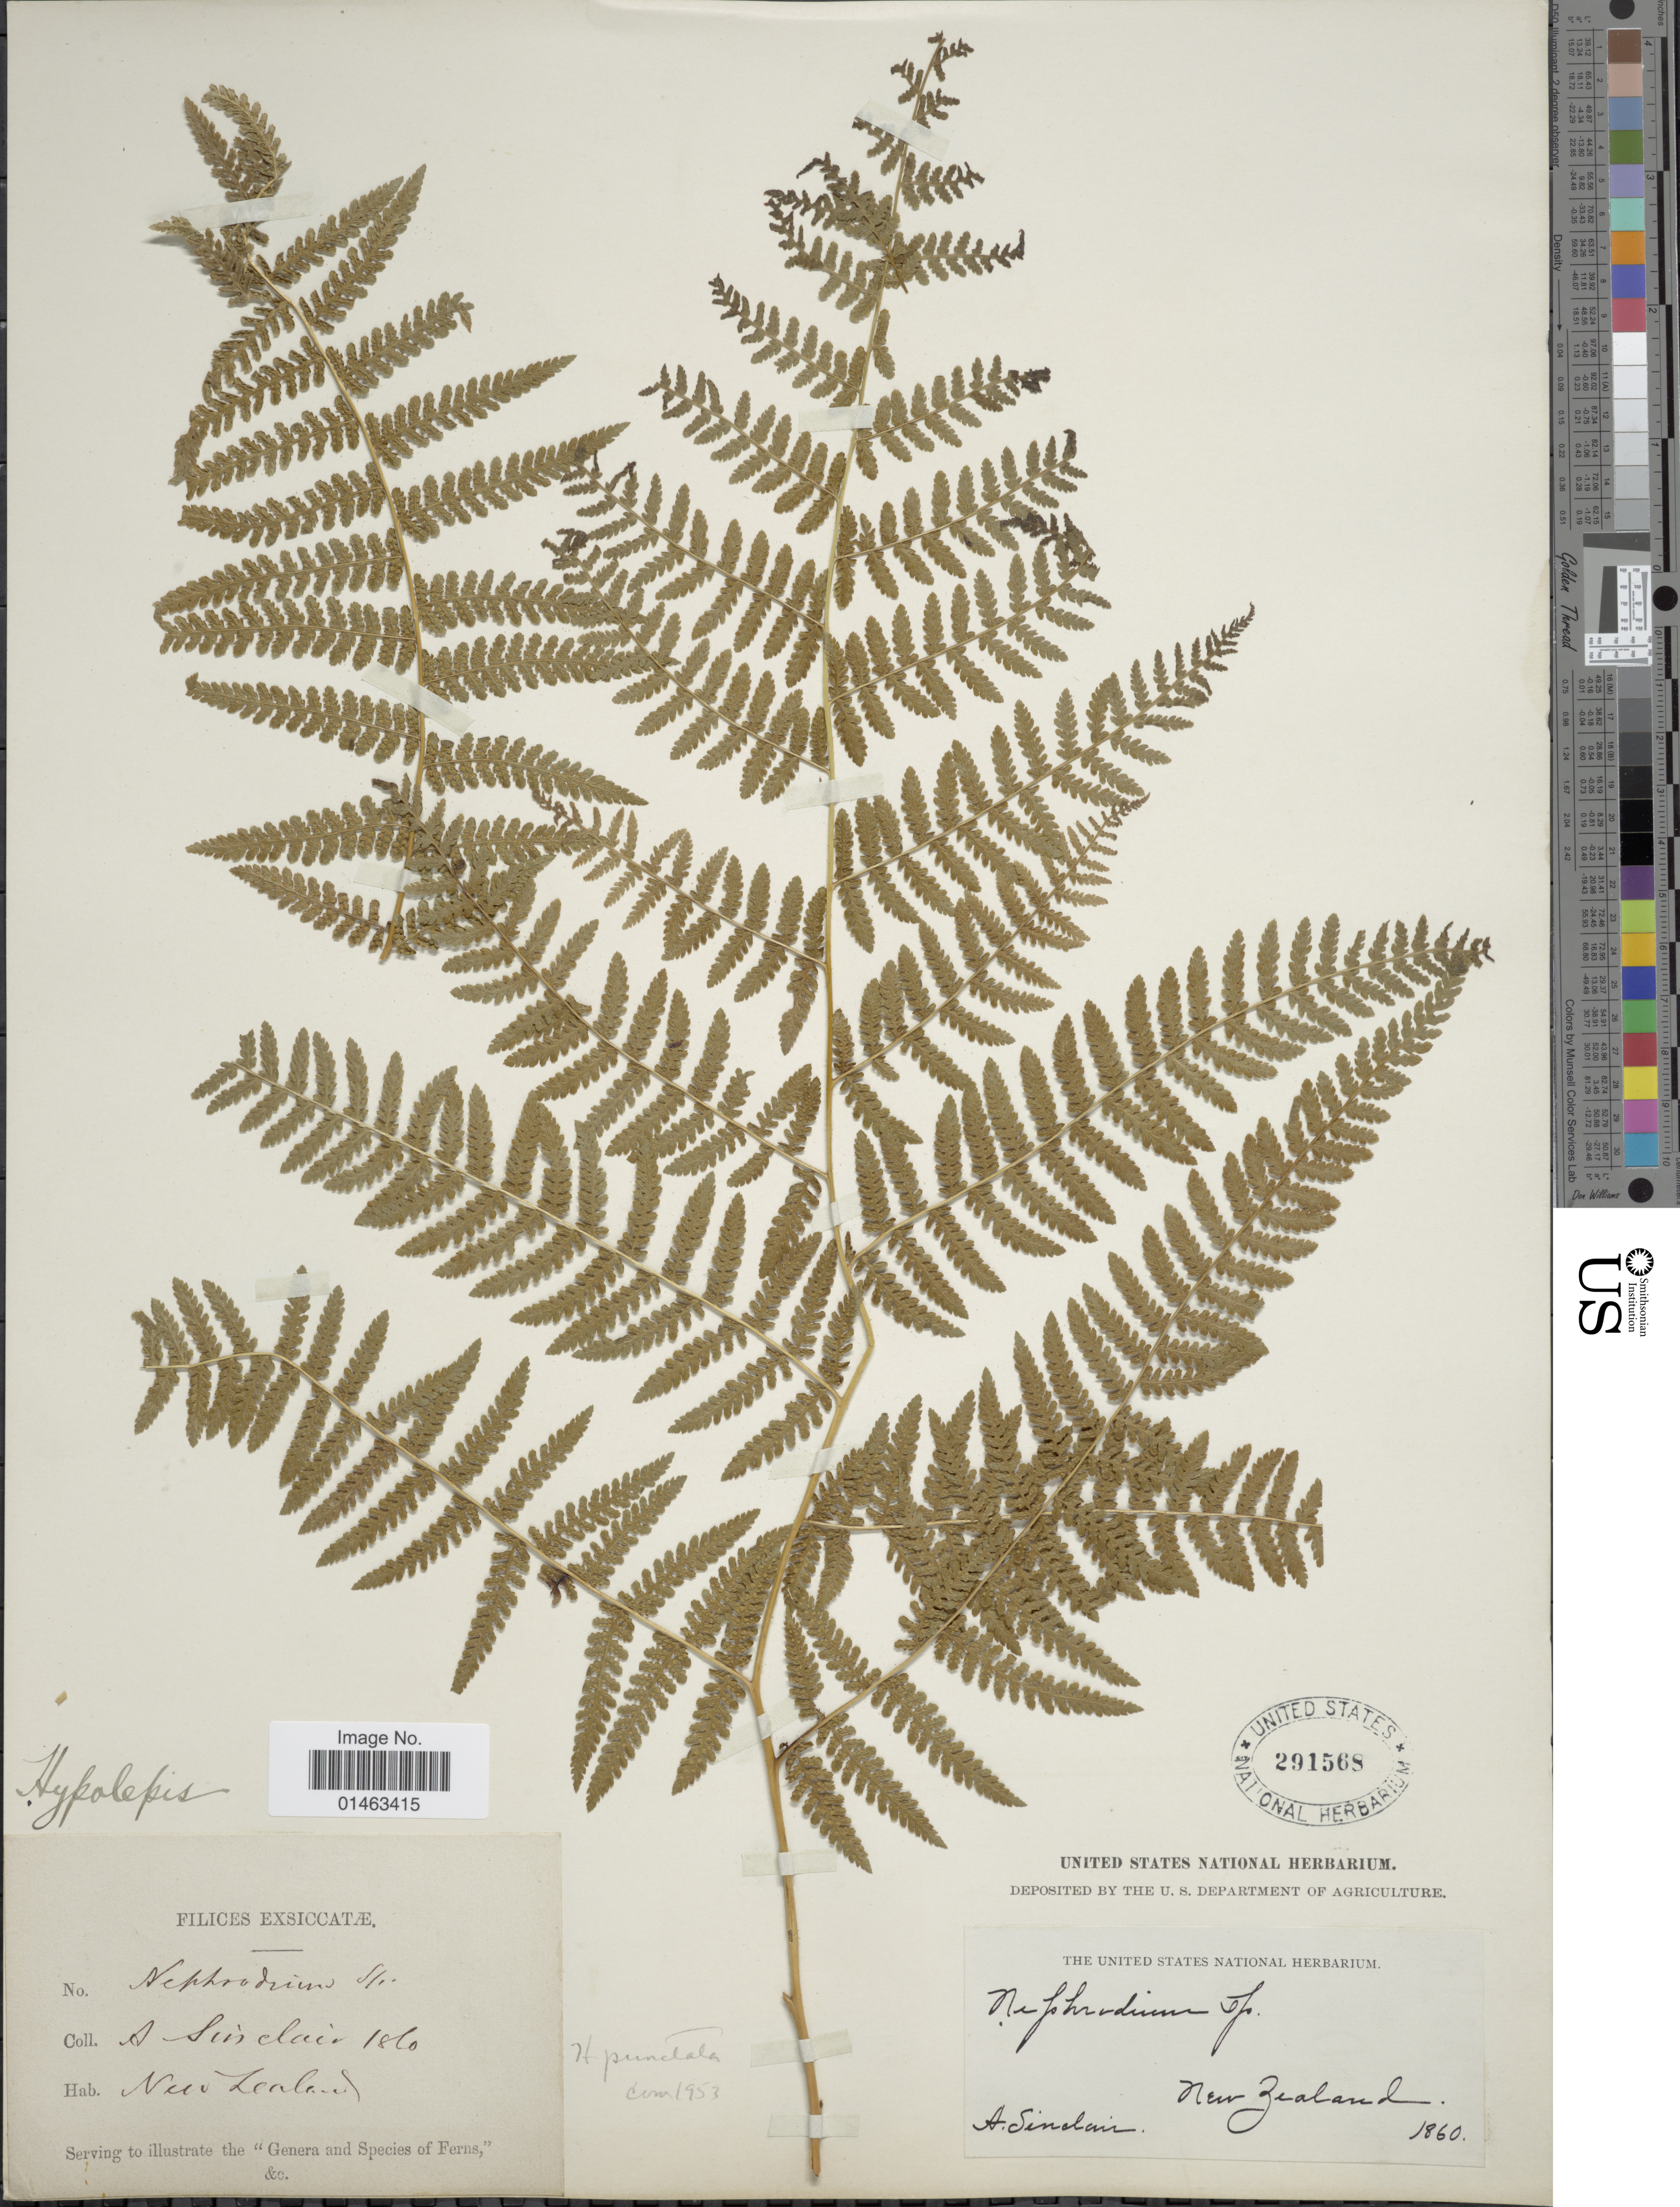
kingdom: Plantae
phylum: Tracheophyta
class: Polypodiopsida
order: Polypodiales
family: Dennstaedtiaceae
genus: Hypolepis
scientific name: Hypolepis ambigua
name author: (A.J. Richards) Brownsey & Chinnock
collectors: A. Sinclair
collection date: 1860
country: New Zealand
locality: New Zealand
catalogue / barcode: US 291568